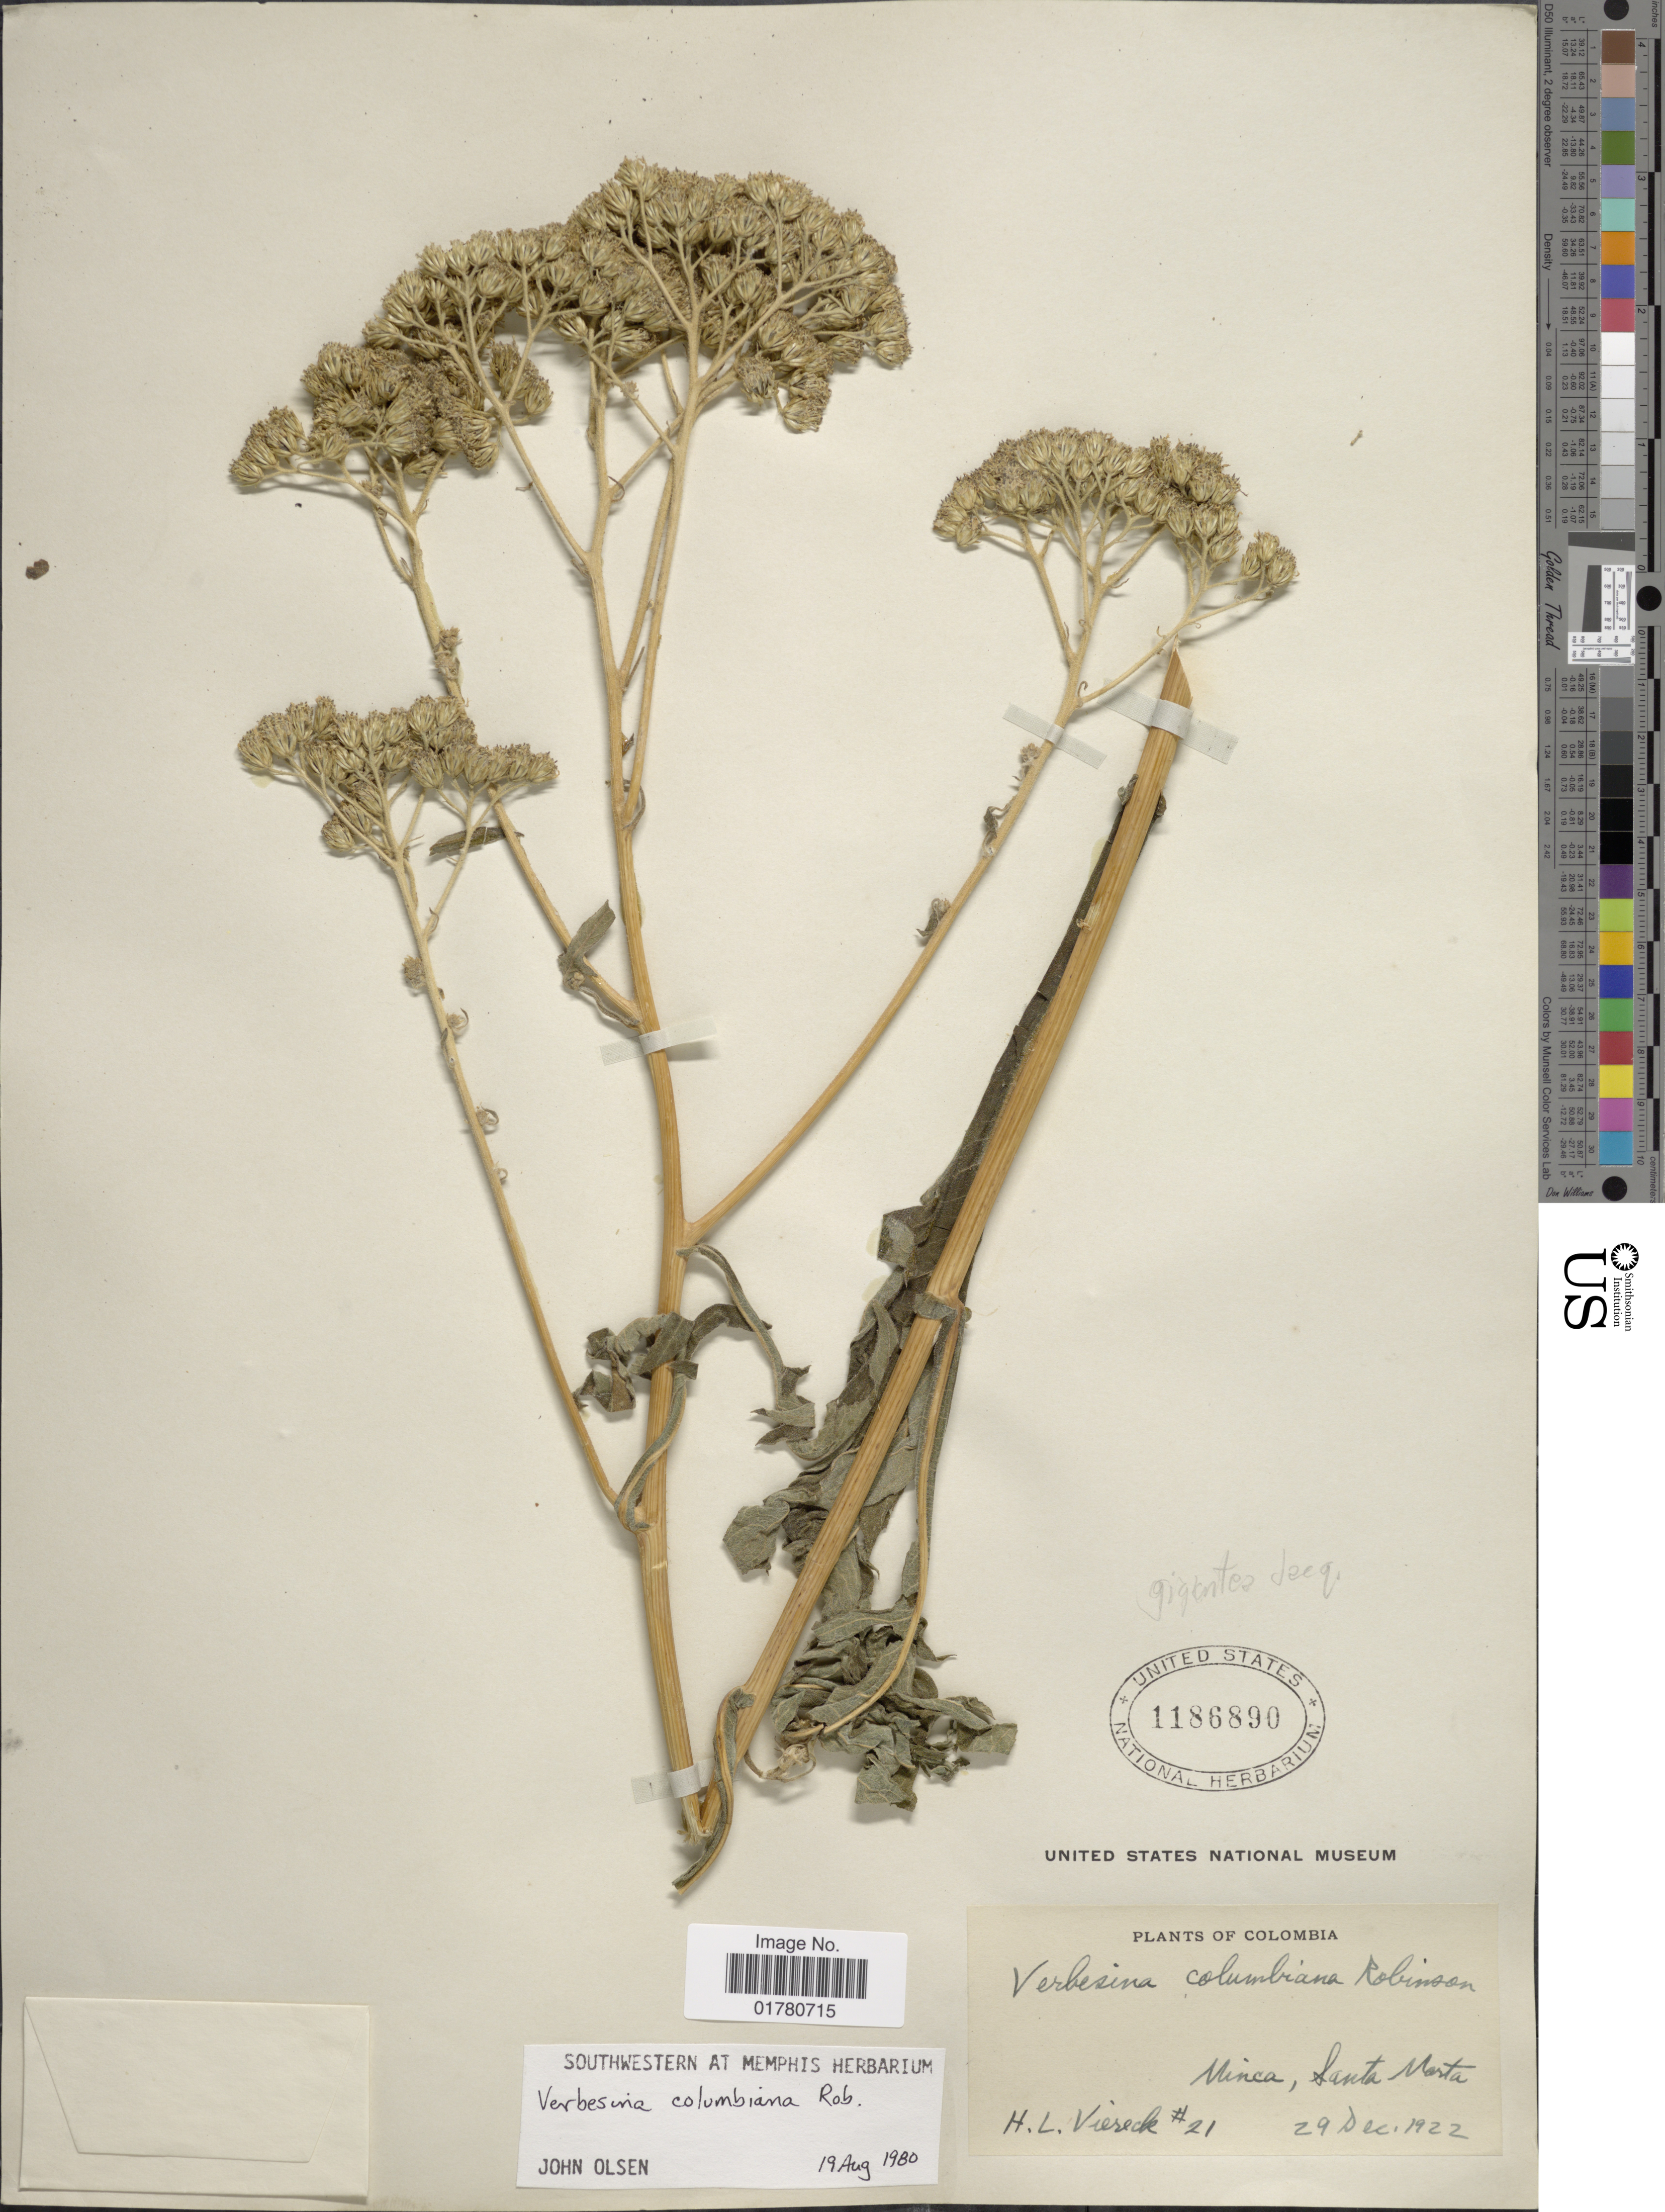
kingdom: Plantae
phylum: Tracheophyta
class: Magnoliopsida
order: Asterales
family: Asteraceae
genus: Verbesina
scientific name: Verbesina columbiana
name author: B.L. Rob.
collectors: H. L. Viereck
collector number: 21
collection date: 1922-12-29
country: Colombia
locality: Ninca, Santa Marta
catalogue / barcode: US 1186890